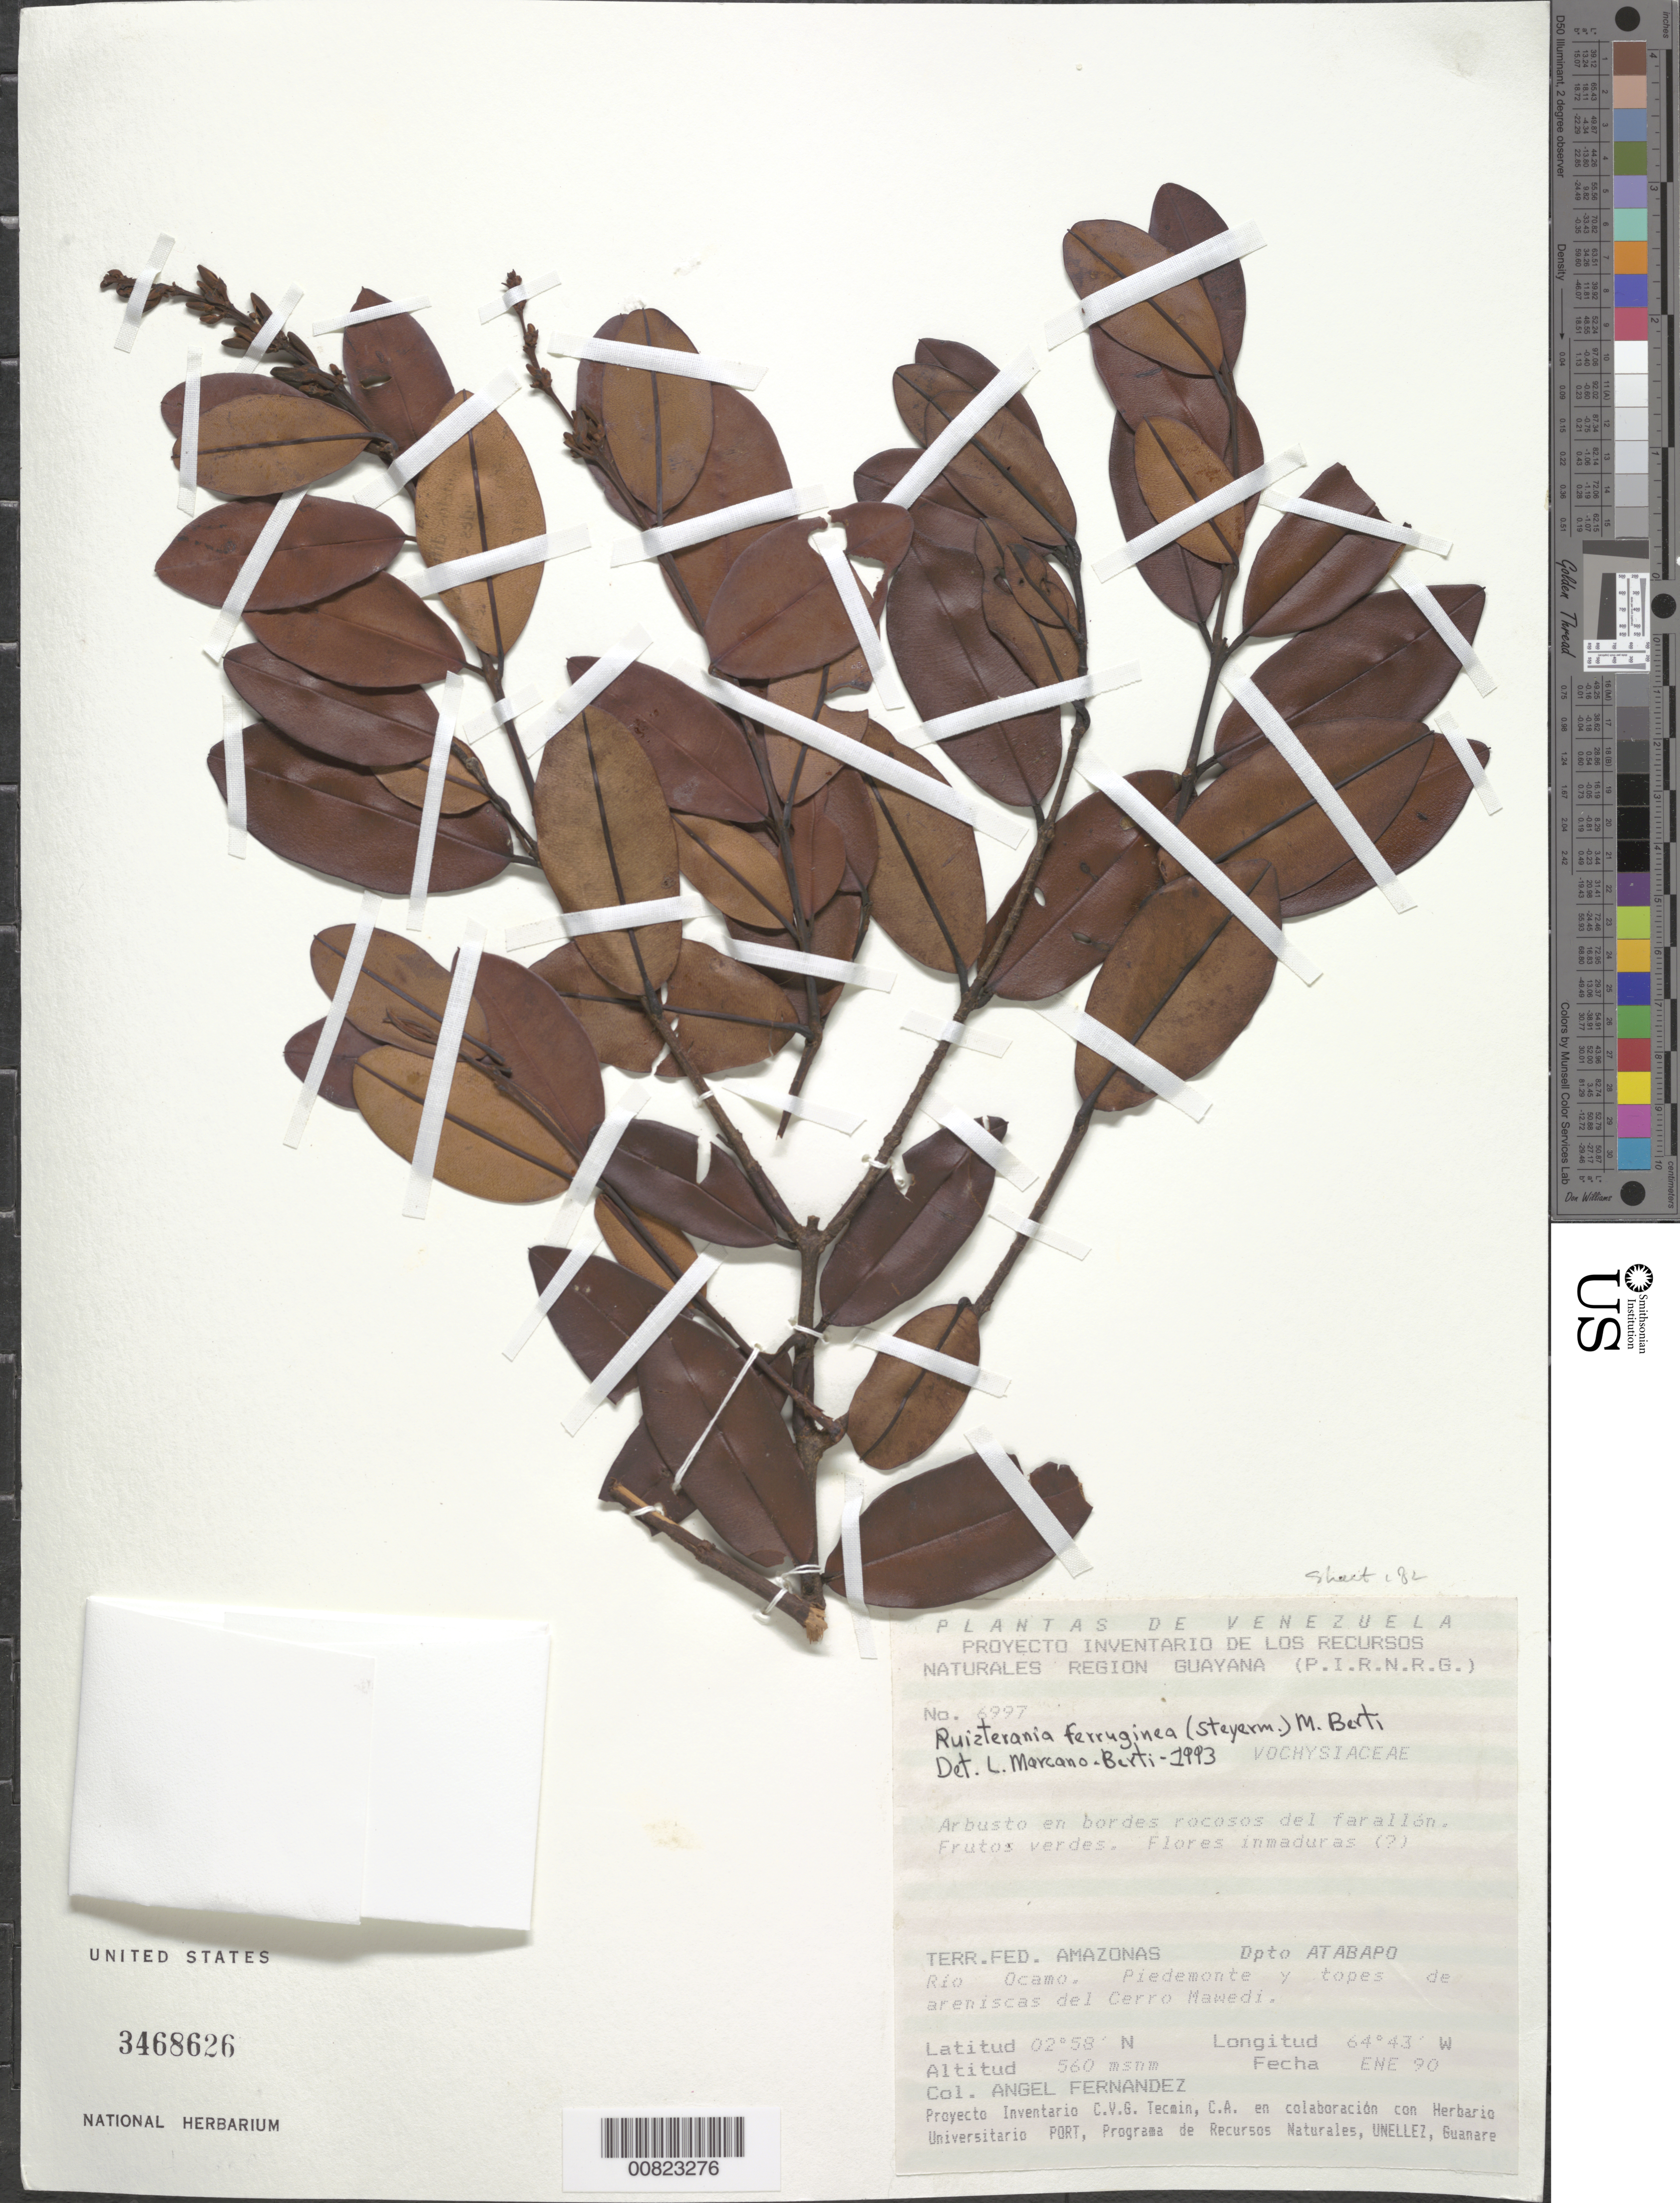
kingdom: Plantae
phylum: Tracheophyta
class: Magnoliopsida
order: Myrtales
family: Vochysiaceae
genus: Ruizterania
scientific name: Ruizterania ferruginea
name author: (Steyerm.) Marc.-Berti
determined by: Marcano-Berti, L.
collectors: A. Fernández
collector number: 6997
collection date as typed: Jan-90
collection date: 1990-01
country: Venezuela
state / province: Amazonas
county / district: Atabapo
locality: Río Ocamo, Cerro Mawedi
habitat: Pidemonte y topes; en bordes del farallon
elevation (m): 560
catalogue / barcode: US 3468626